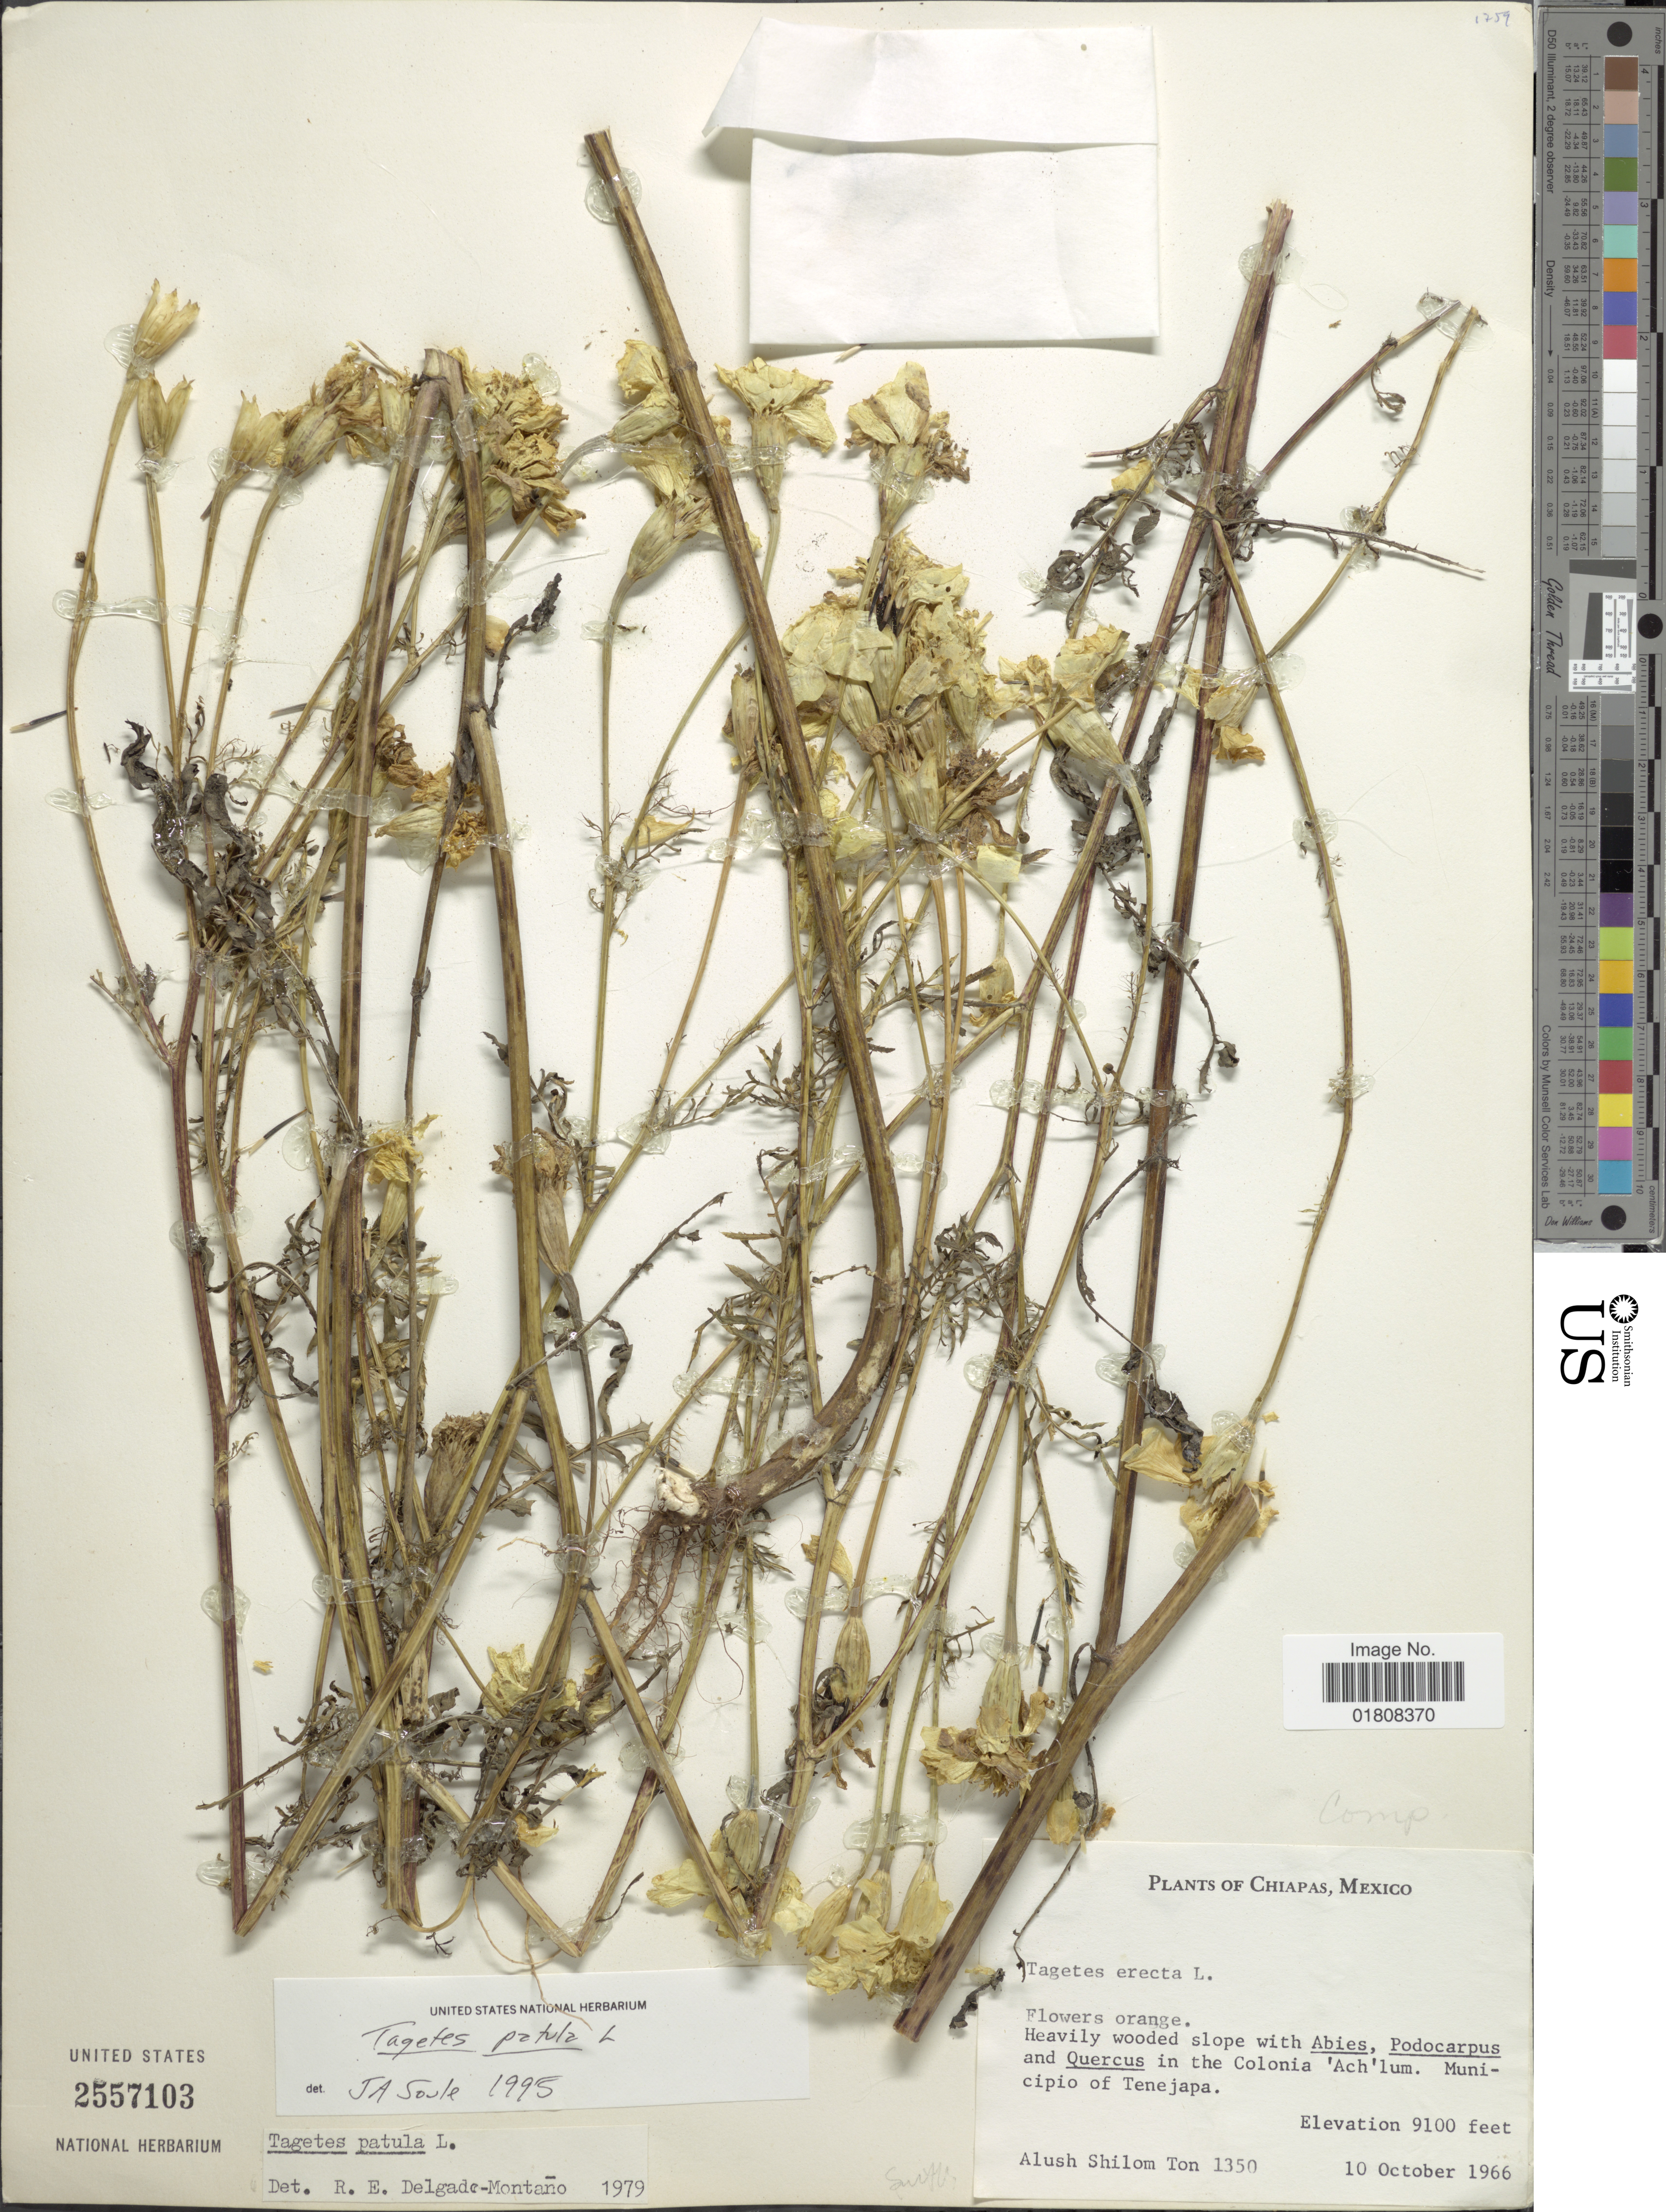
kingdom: Plantae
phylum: Tracheophyta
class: Magnoliopsida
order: Asterales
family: Asteraceae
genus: Tagetes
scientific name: Tagetes patula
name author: L.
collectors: A. M. Ton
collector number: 1350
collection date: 1966-10-10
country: Mexico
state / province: Chiapas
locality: Colonia Ach'lum, Municipio of Tenejapa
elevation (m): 2774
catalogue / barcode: US 2557103